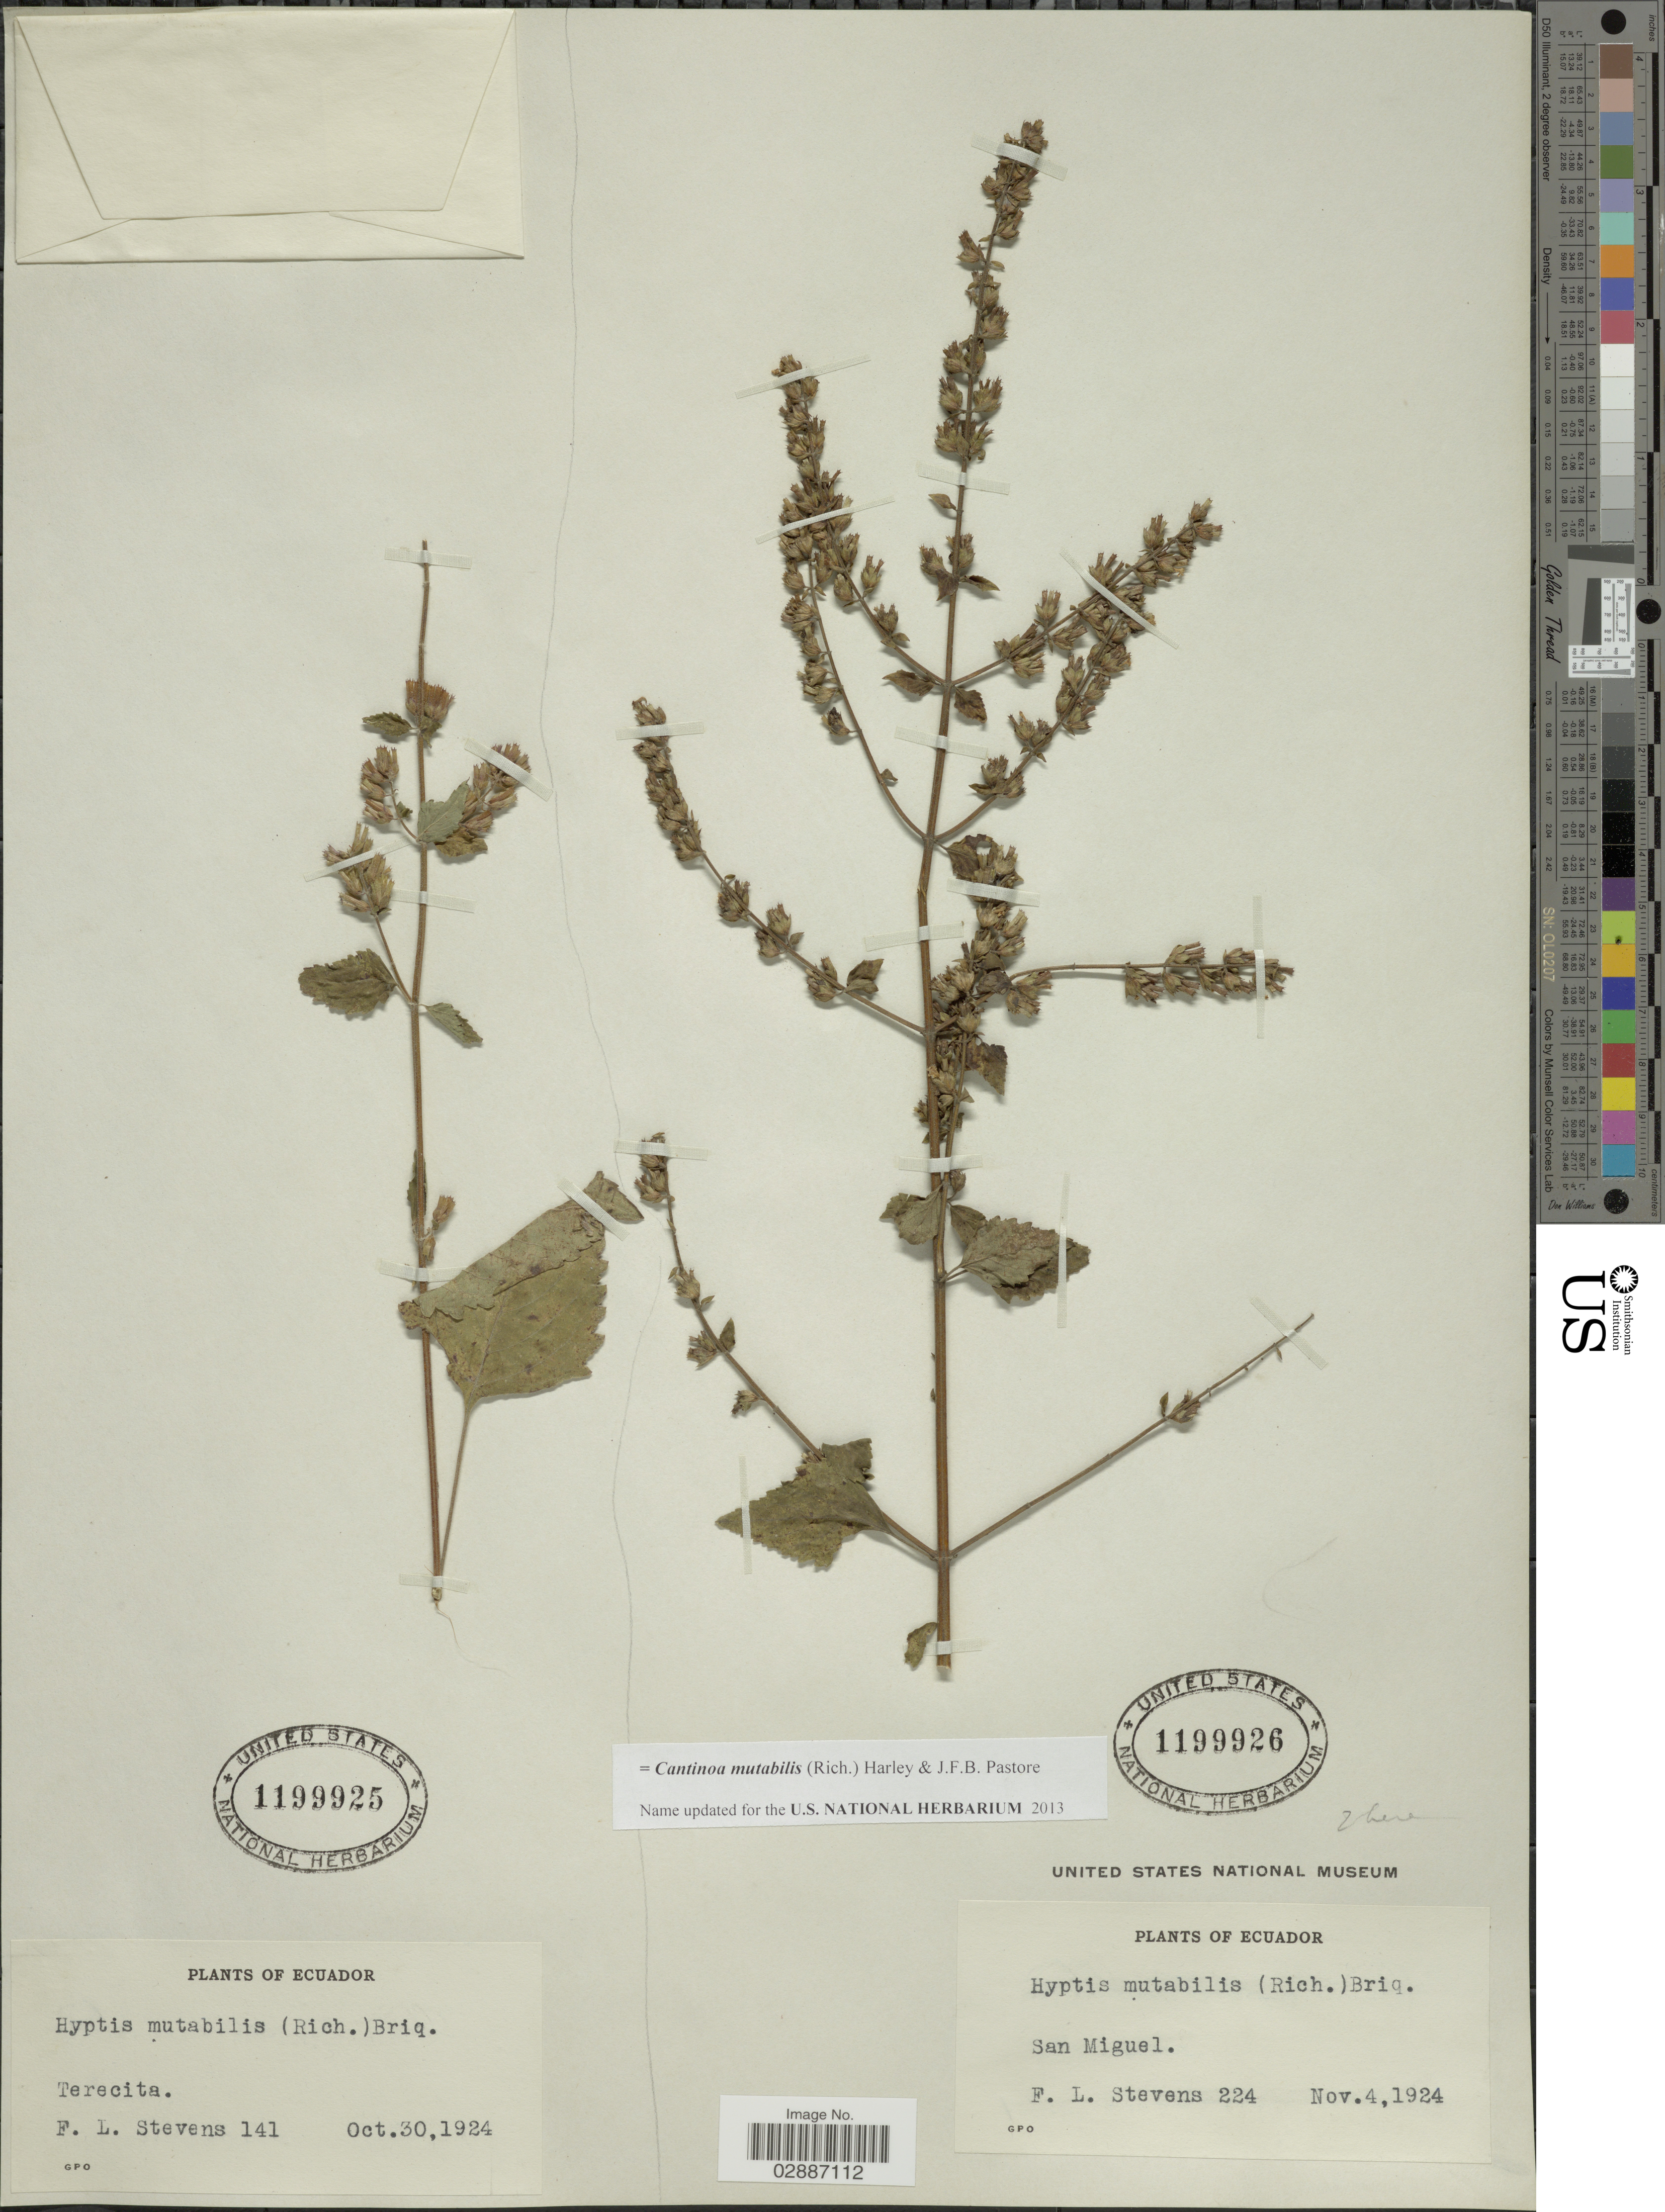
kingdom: Plantae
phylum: Tracheophyta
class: Magnoliopsida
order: Lamiales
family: Lamiaceae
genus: Cantinoa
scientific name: Cantinoa mutabilis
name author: (Epling) Harley & J.F.B. Pastore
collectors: F. L. Stevens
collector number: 224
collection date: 1924-11-04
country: Ecuador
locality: San Miguel.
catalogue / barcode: US 1199926-2